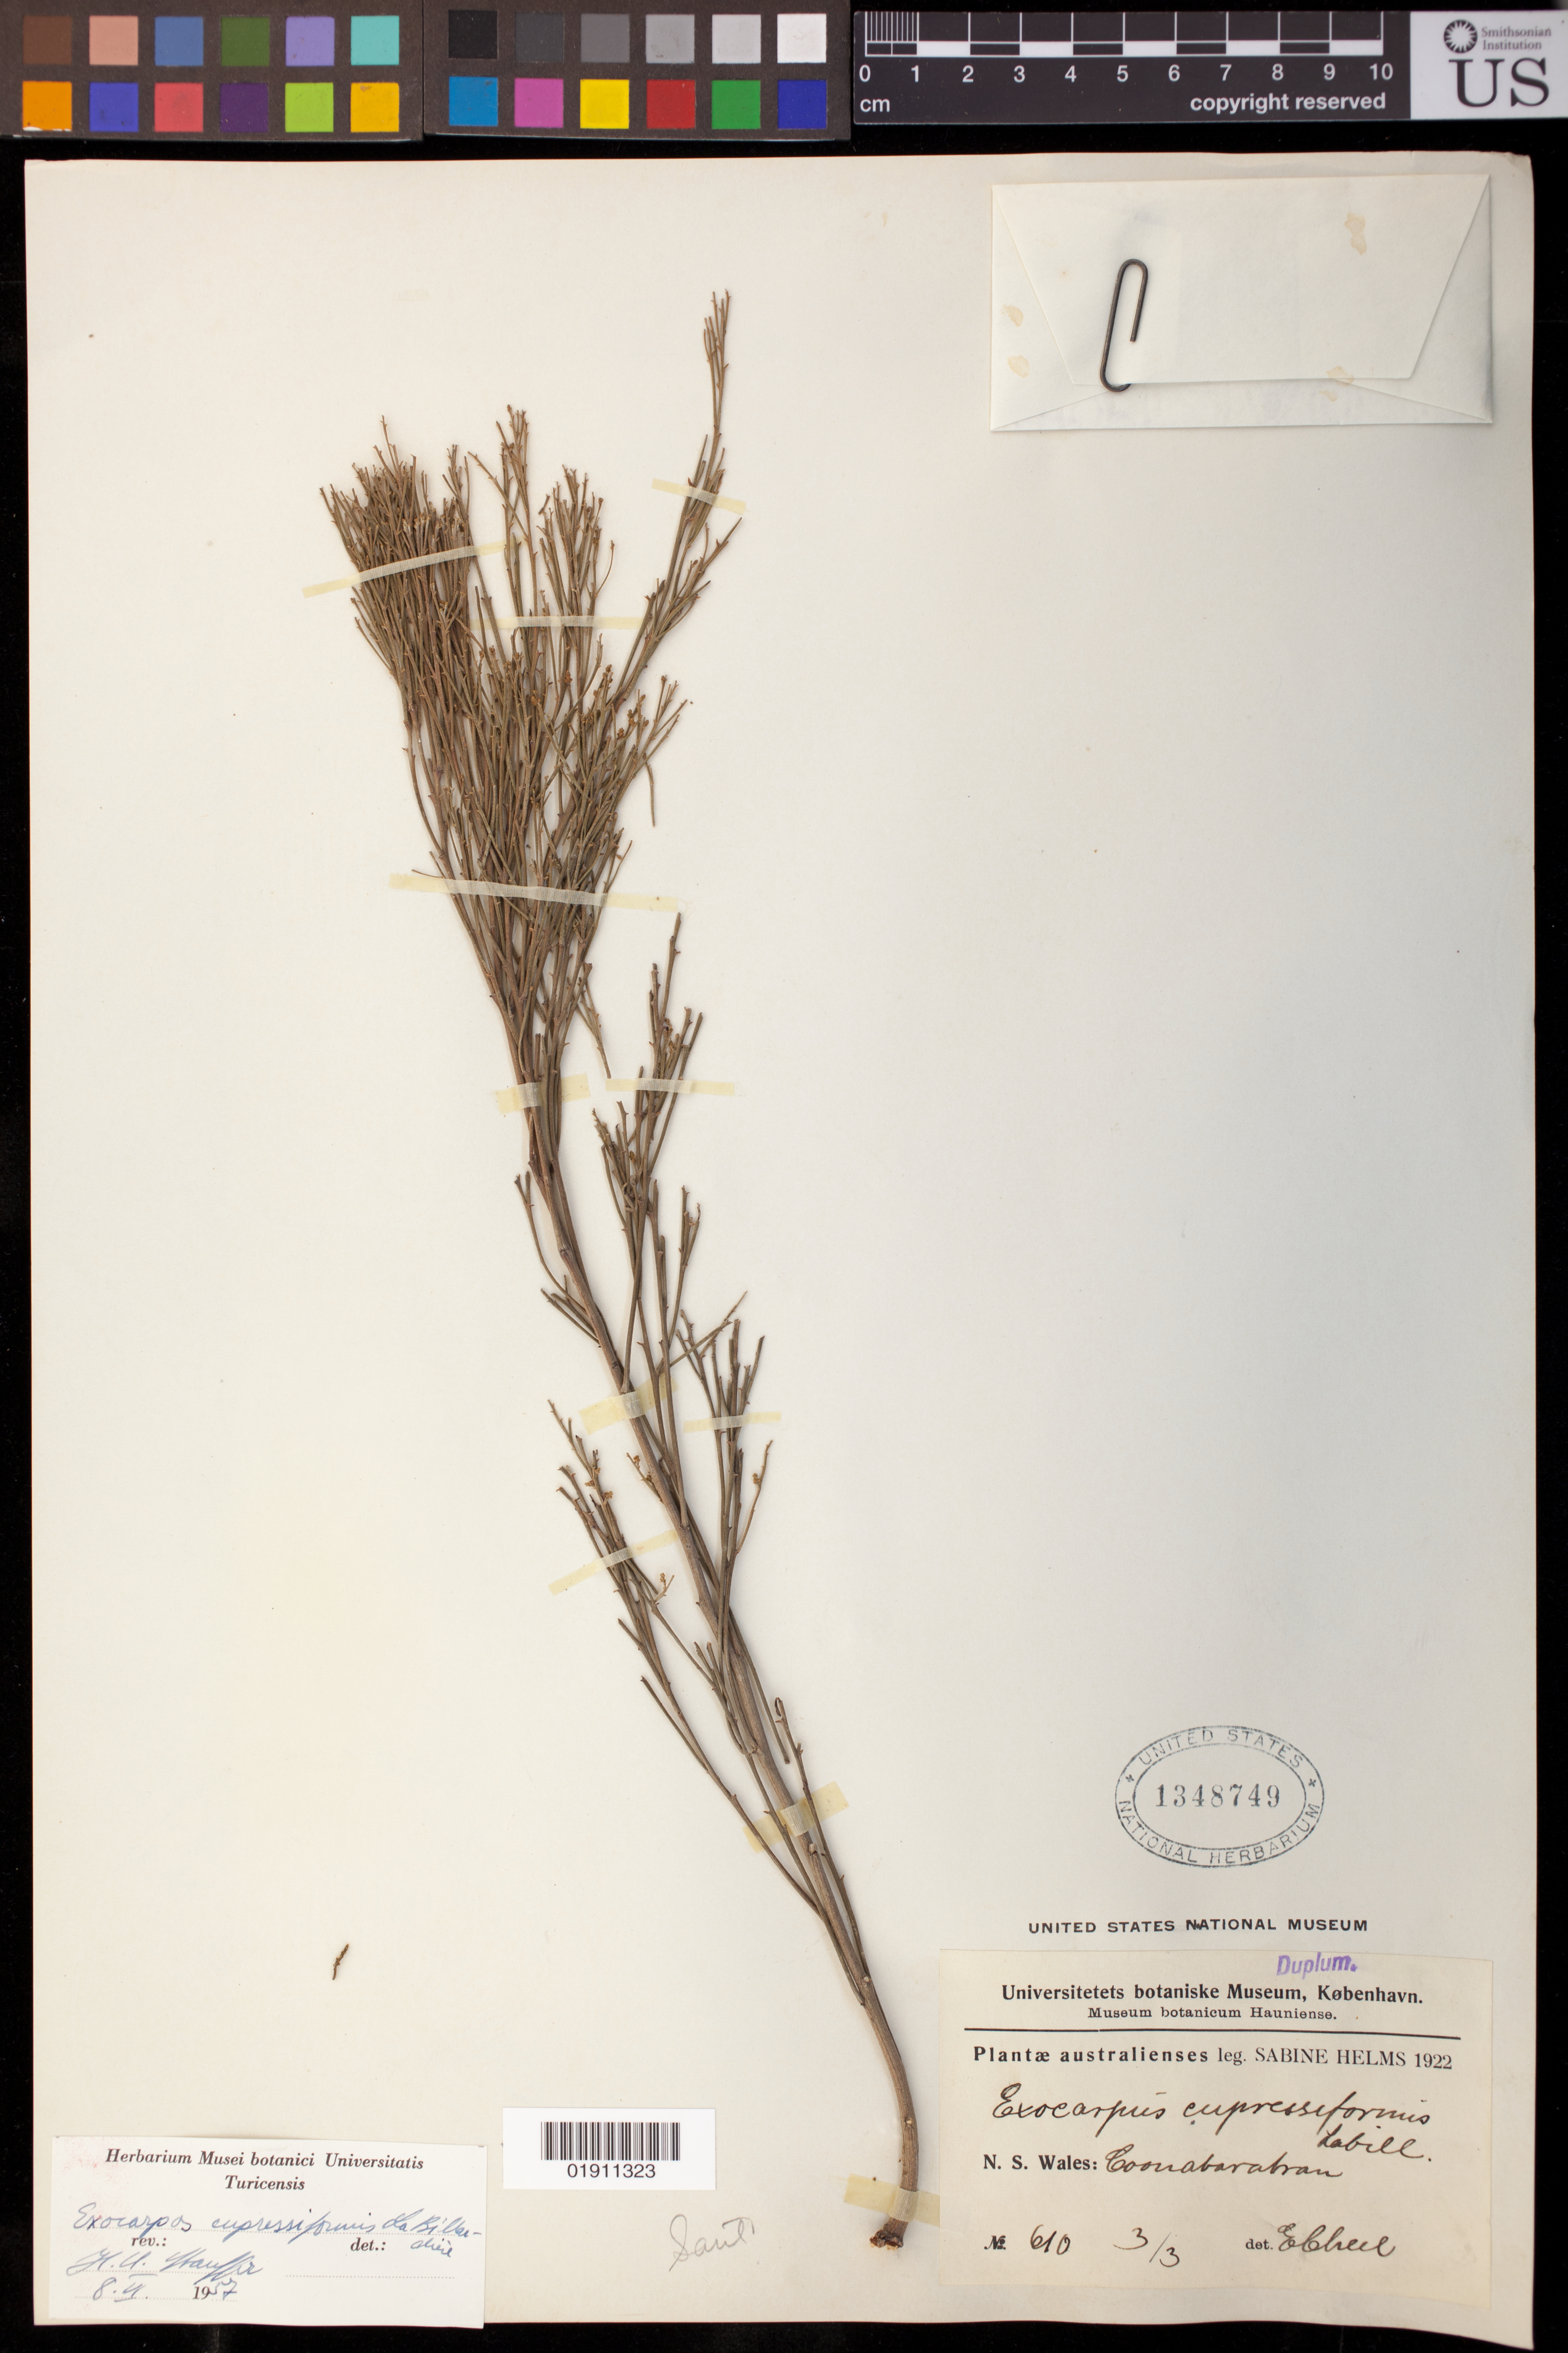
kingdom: Plantae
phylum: Tracheophyta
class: Magnoliopsida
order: Santalales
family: Santalaceae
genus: Exocarpos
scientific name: Exocarpos cupressiformis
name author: Labill.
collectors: S. Helms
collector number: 610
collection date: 1922-03-03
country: Australia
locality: Coonabarabran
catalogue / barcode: US 1348749